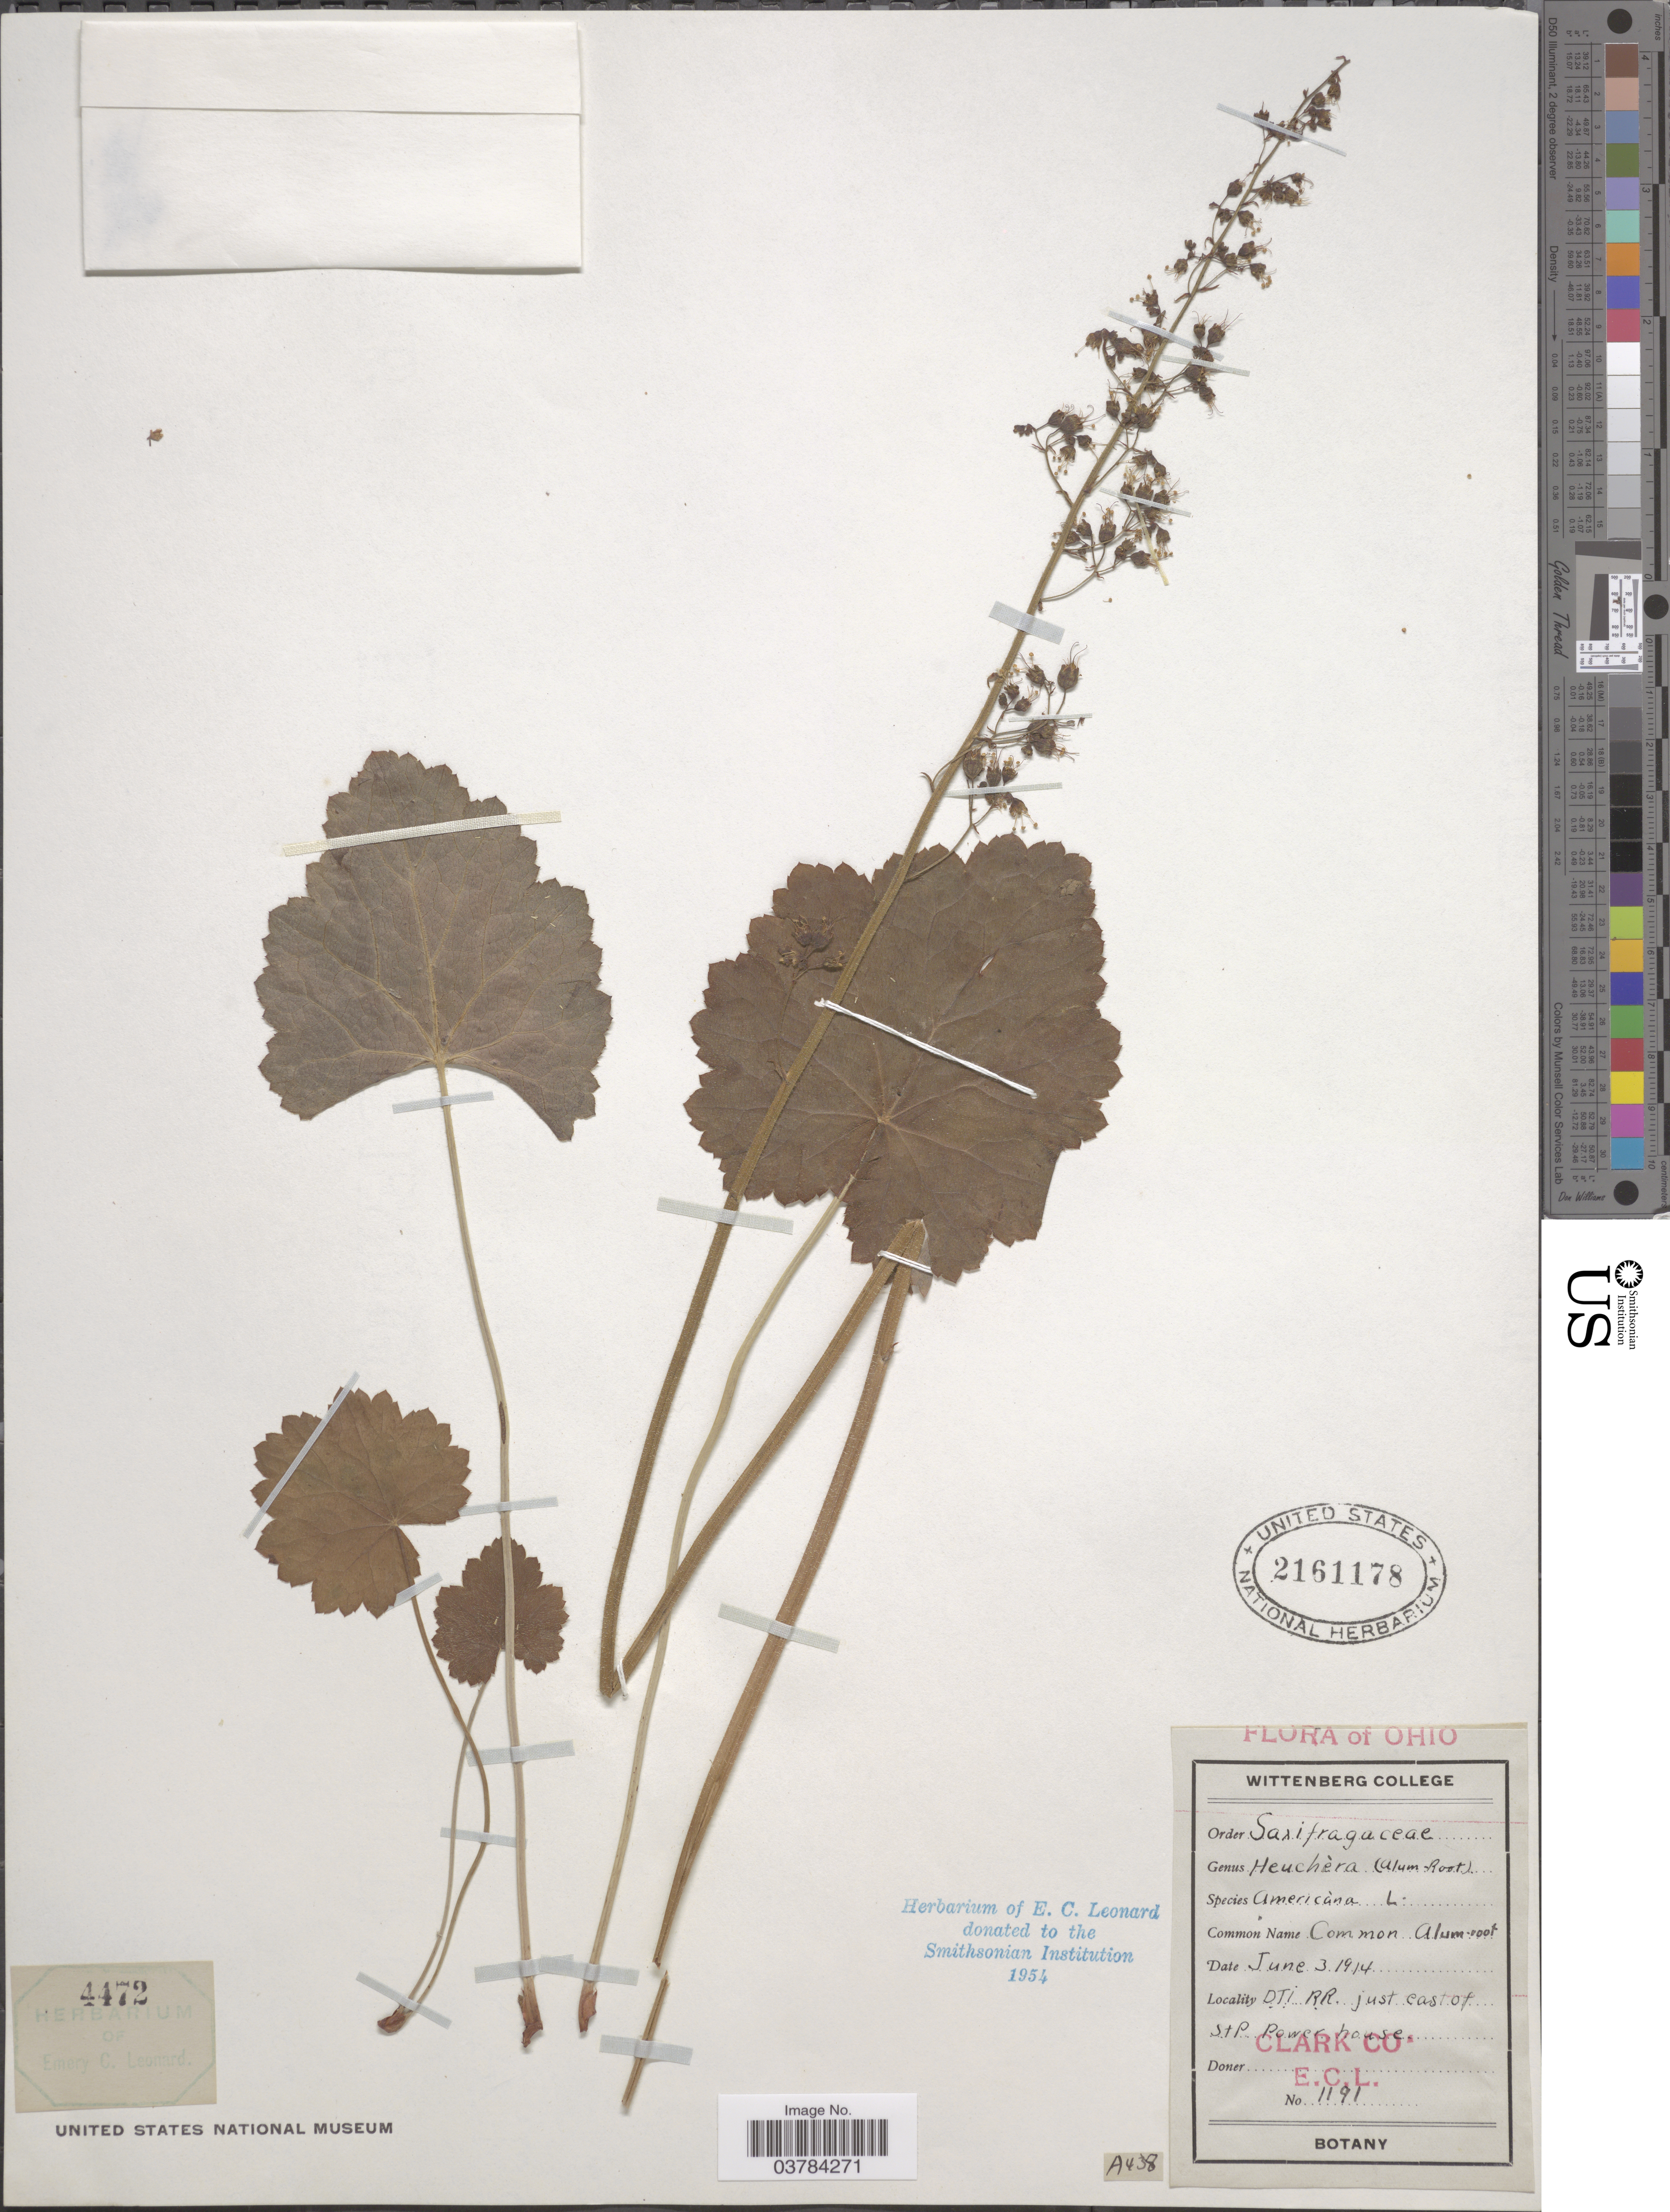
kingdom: Plantae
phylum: Tracheophyta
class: Magnoliopsida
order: Saxifragales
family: Saxifragaceae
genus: Heuchera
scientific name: Heuchera americana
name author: L.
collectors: E. C. Leonard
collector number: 1191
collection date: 1914-06-03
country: United States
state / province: Ohio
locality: DTI RR just east of STP Power house. Clark Co.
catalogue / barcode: US 2161178